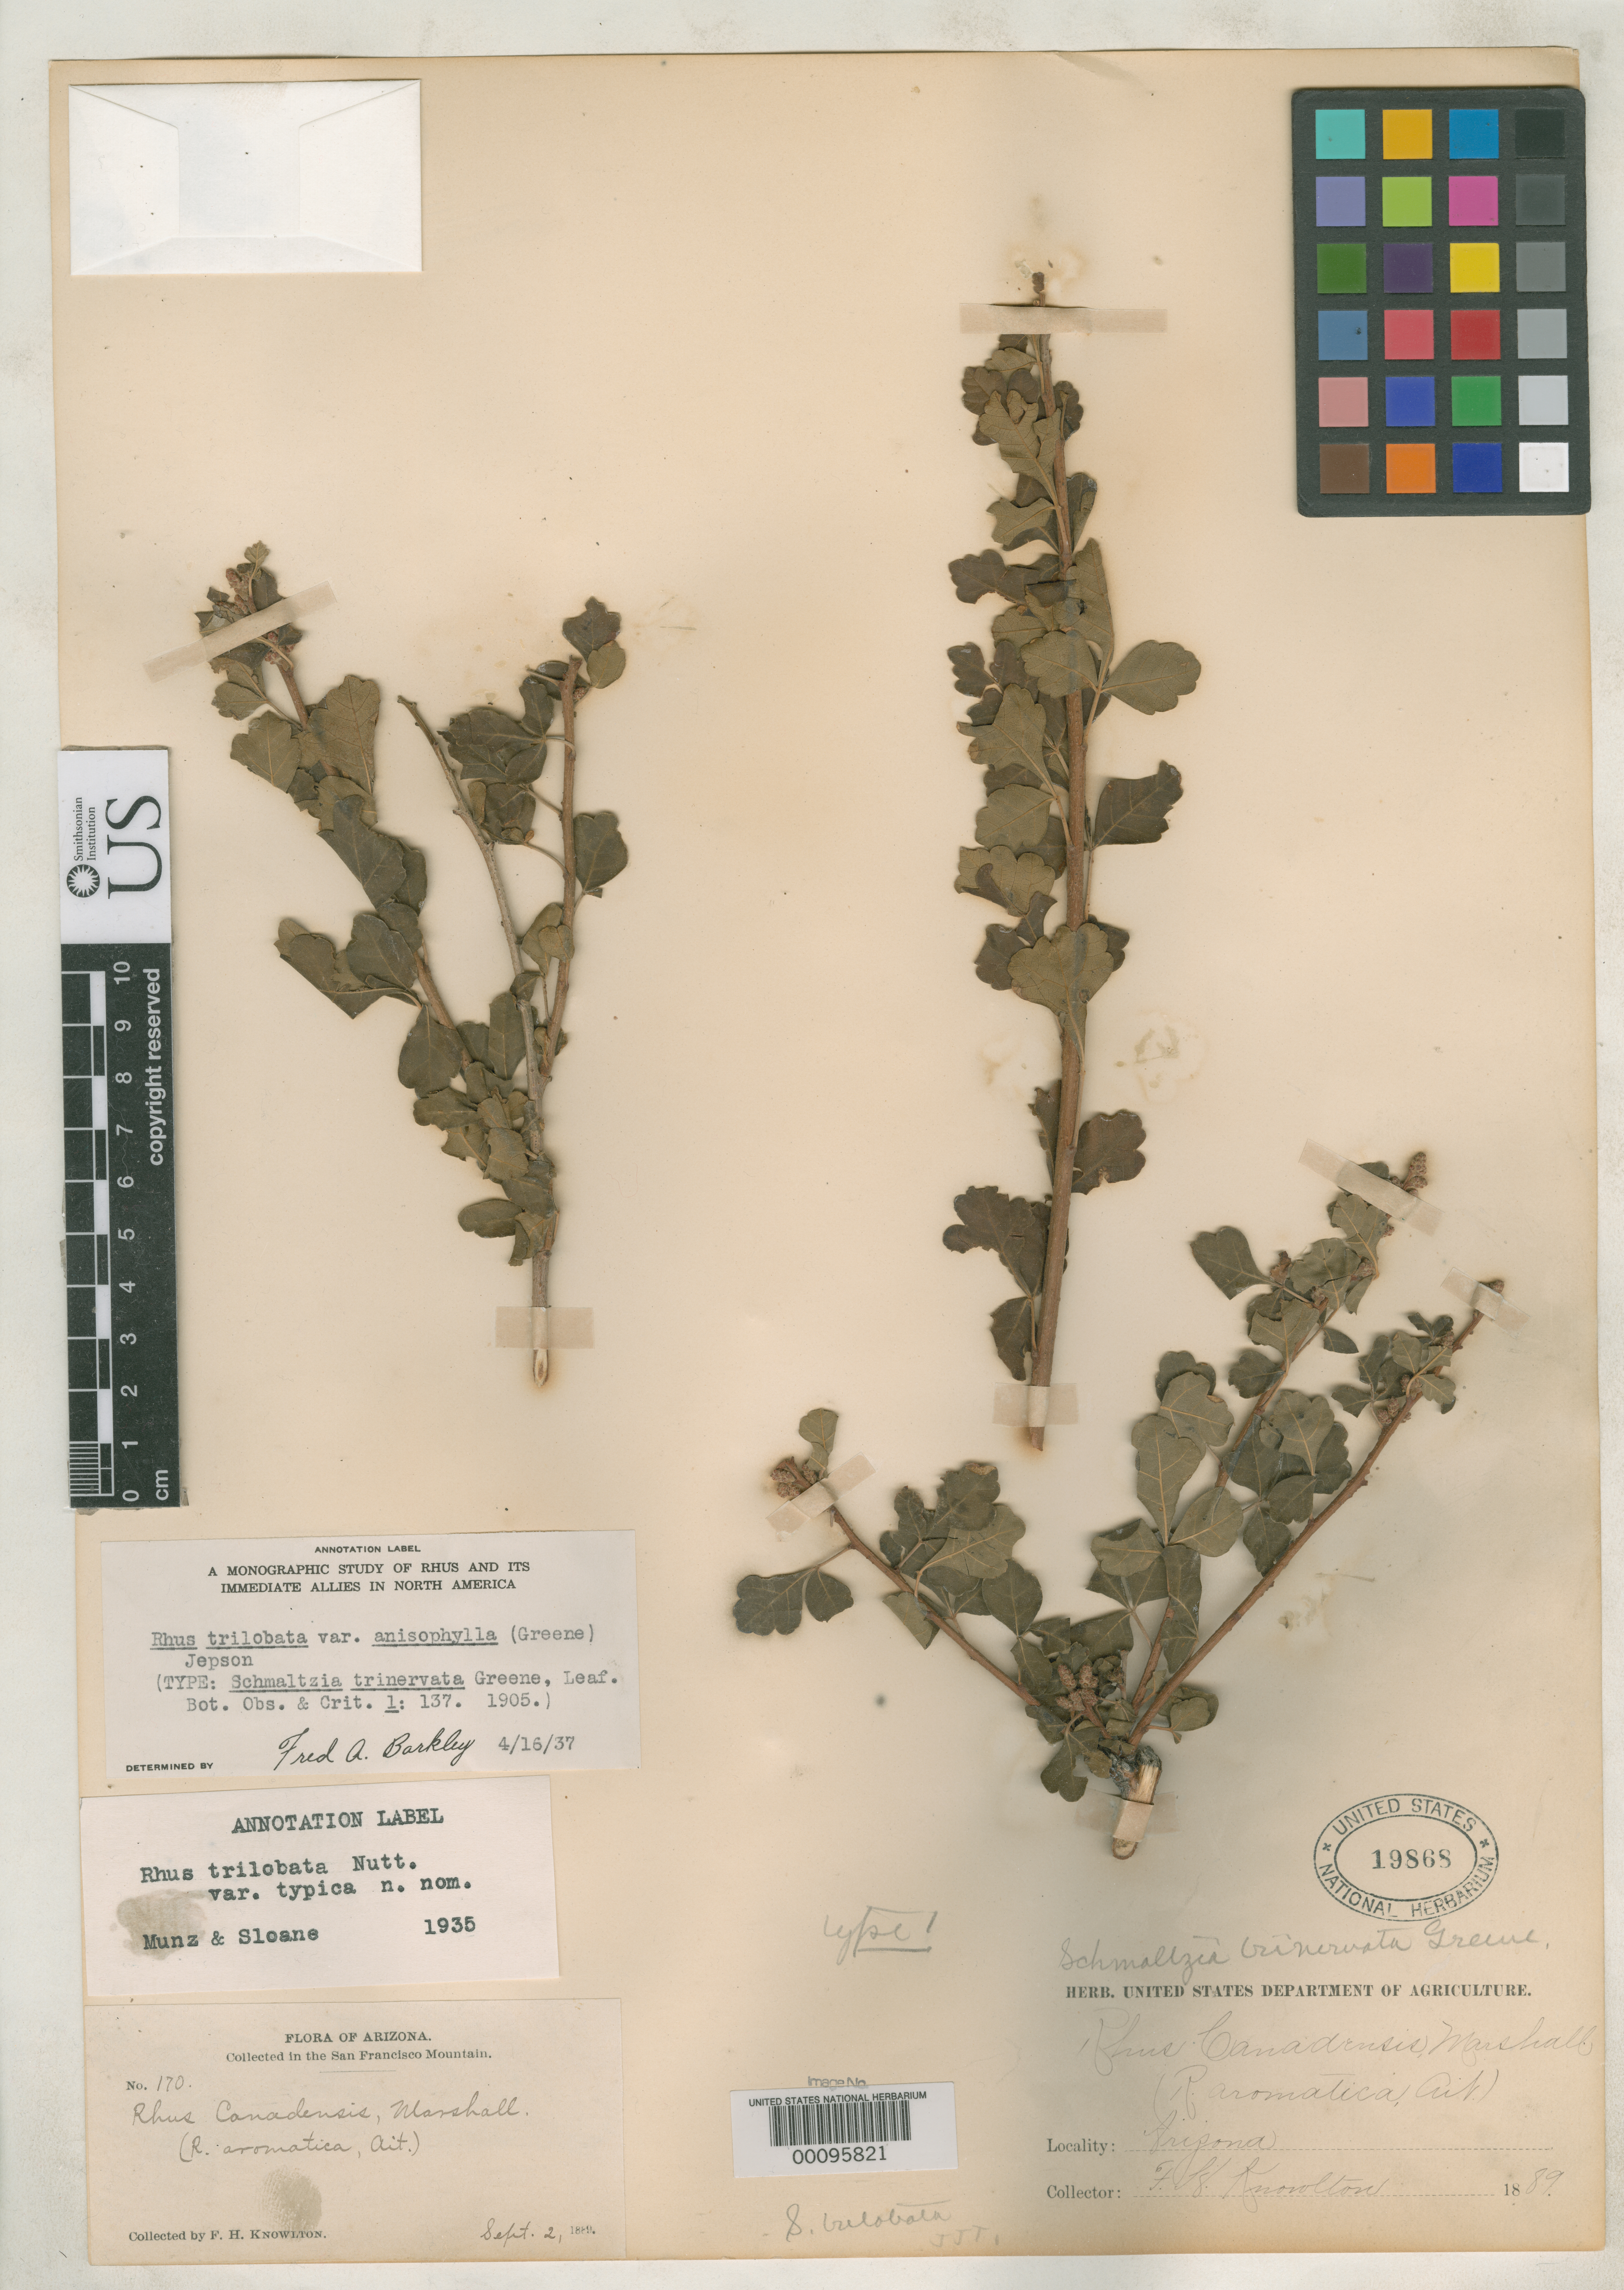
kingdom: Plantae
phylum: Tracheophyta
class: Magnoliopsida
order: Sapindales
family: Anacardiaceae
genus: Schmaltzia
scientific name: Schmaltzia trinervata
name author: Greene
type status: Isotype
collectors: F. H. Knowlton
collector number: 170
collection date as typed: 02 Sep 1889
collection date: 1889-09-02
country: United States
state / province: Arizona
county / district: Coconino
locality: San Francisco Mt.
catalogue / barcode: US 19868